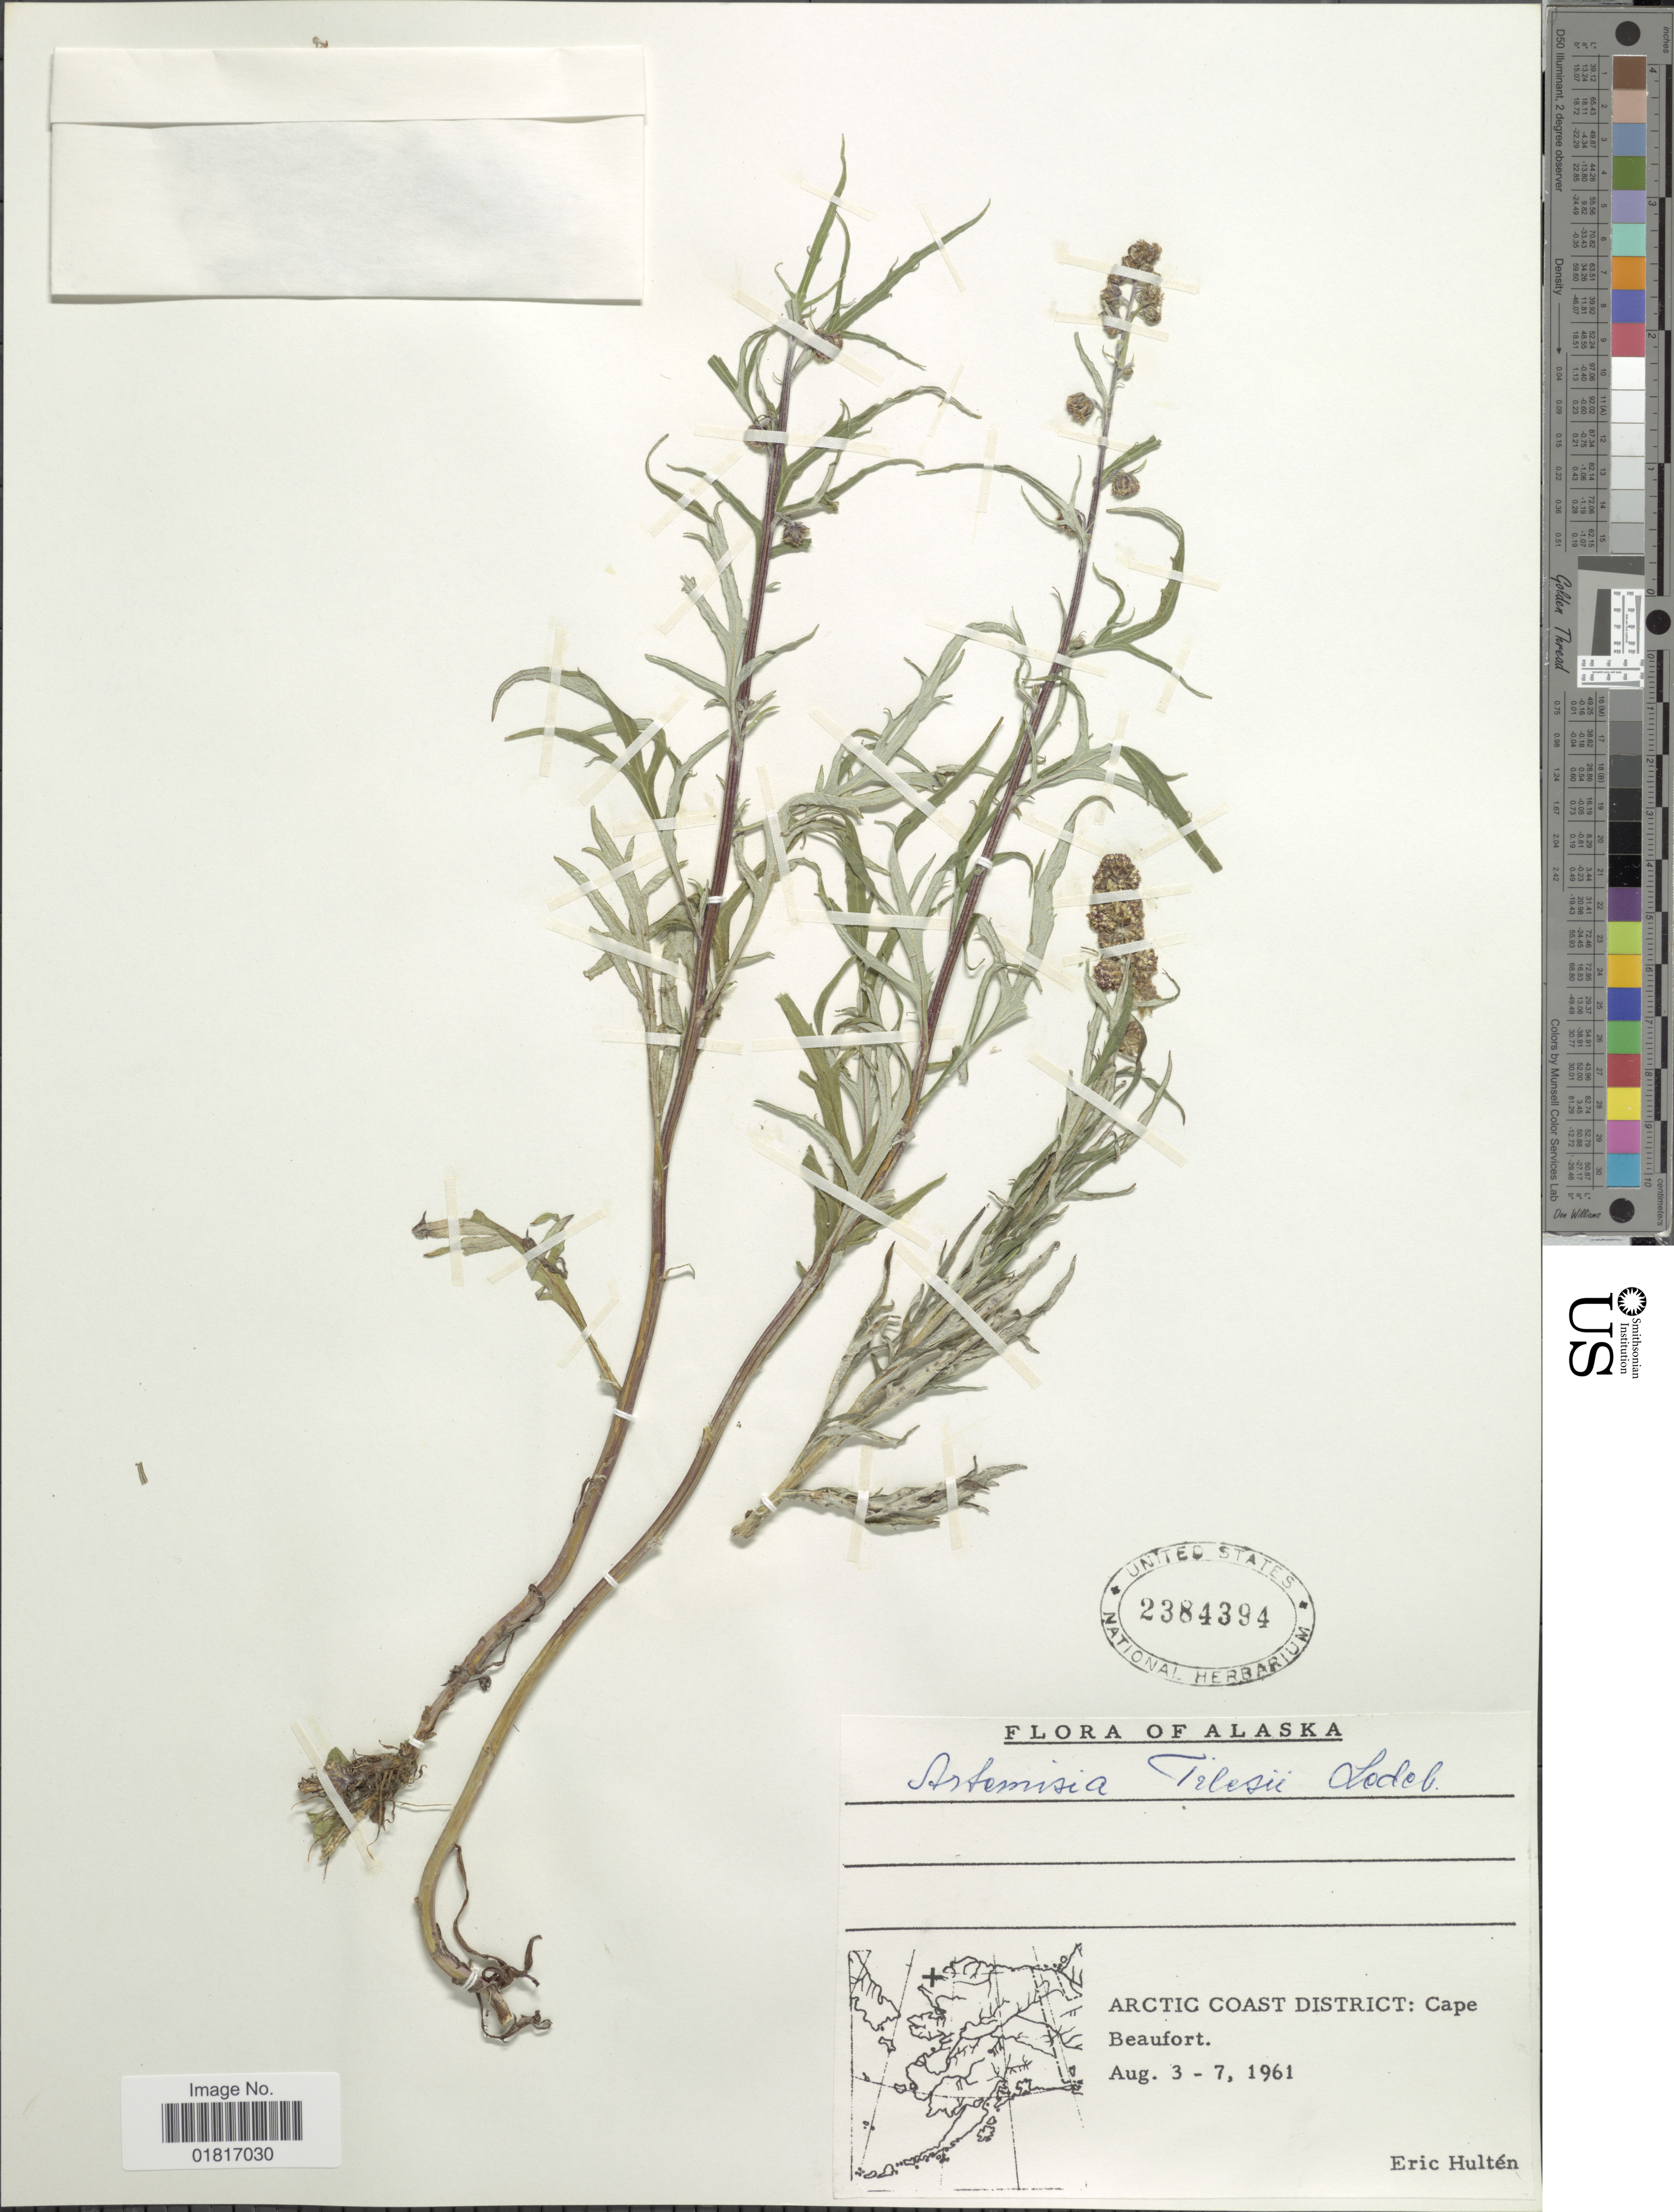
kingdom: Plantae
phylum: Tracheophyta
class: Magnoliopsida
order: Asterales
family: Asteraceae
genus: Artemisia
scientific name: Artemisia tilesii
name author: Ledeb.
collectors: E. G. Hultén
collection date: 1961-08-03/1961-08-07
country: United States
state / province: Alaska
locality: Arctic Coast District: Cape Beaufort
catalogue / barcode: US 2384394